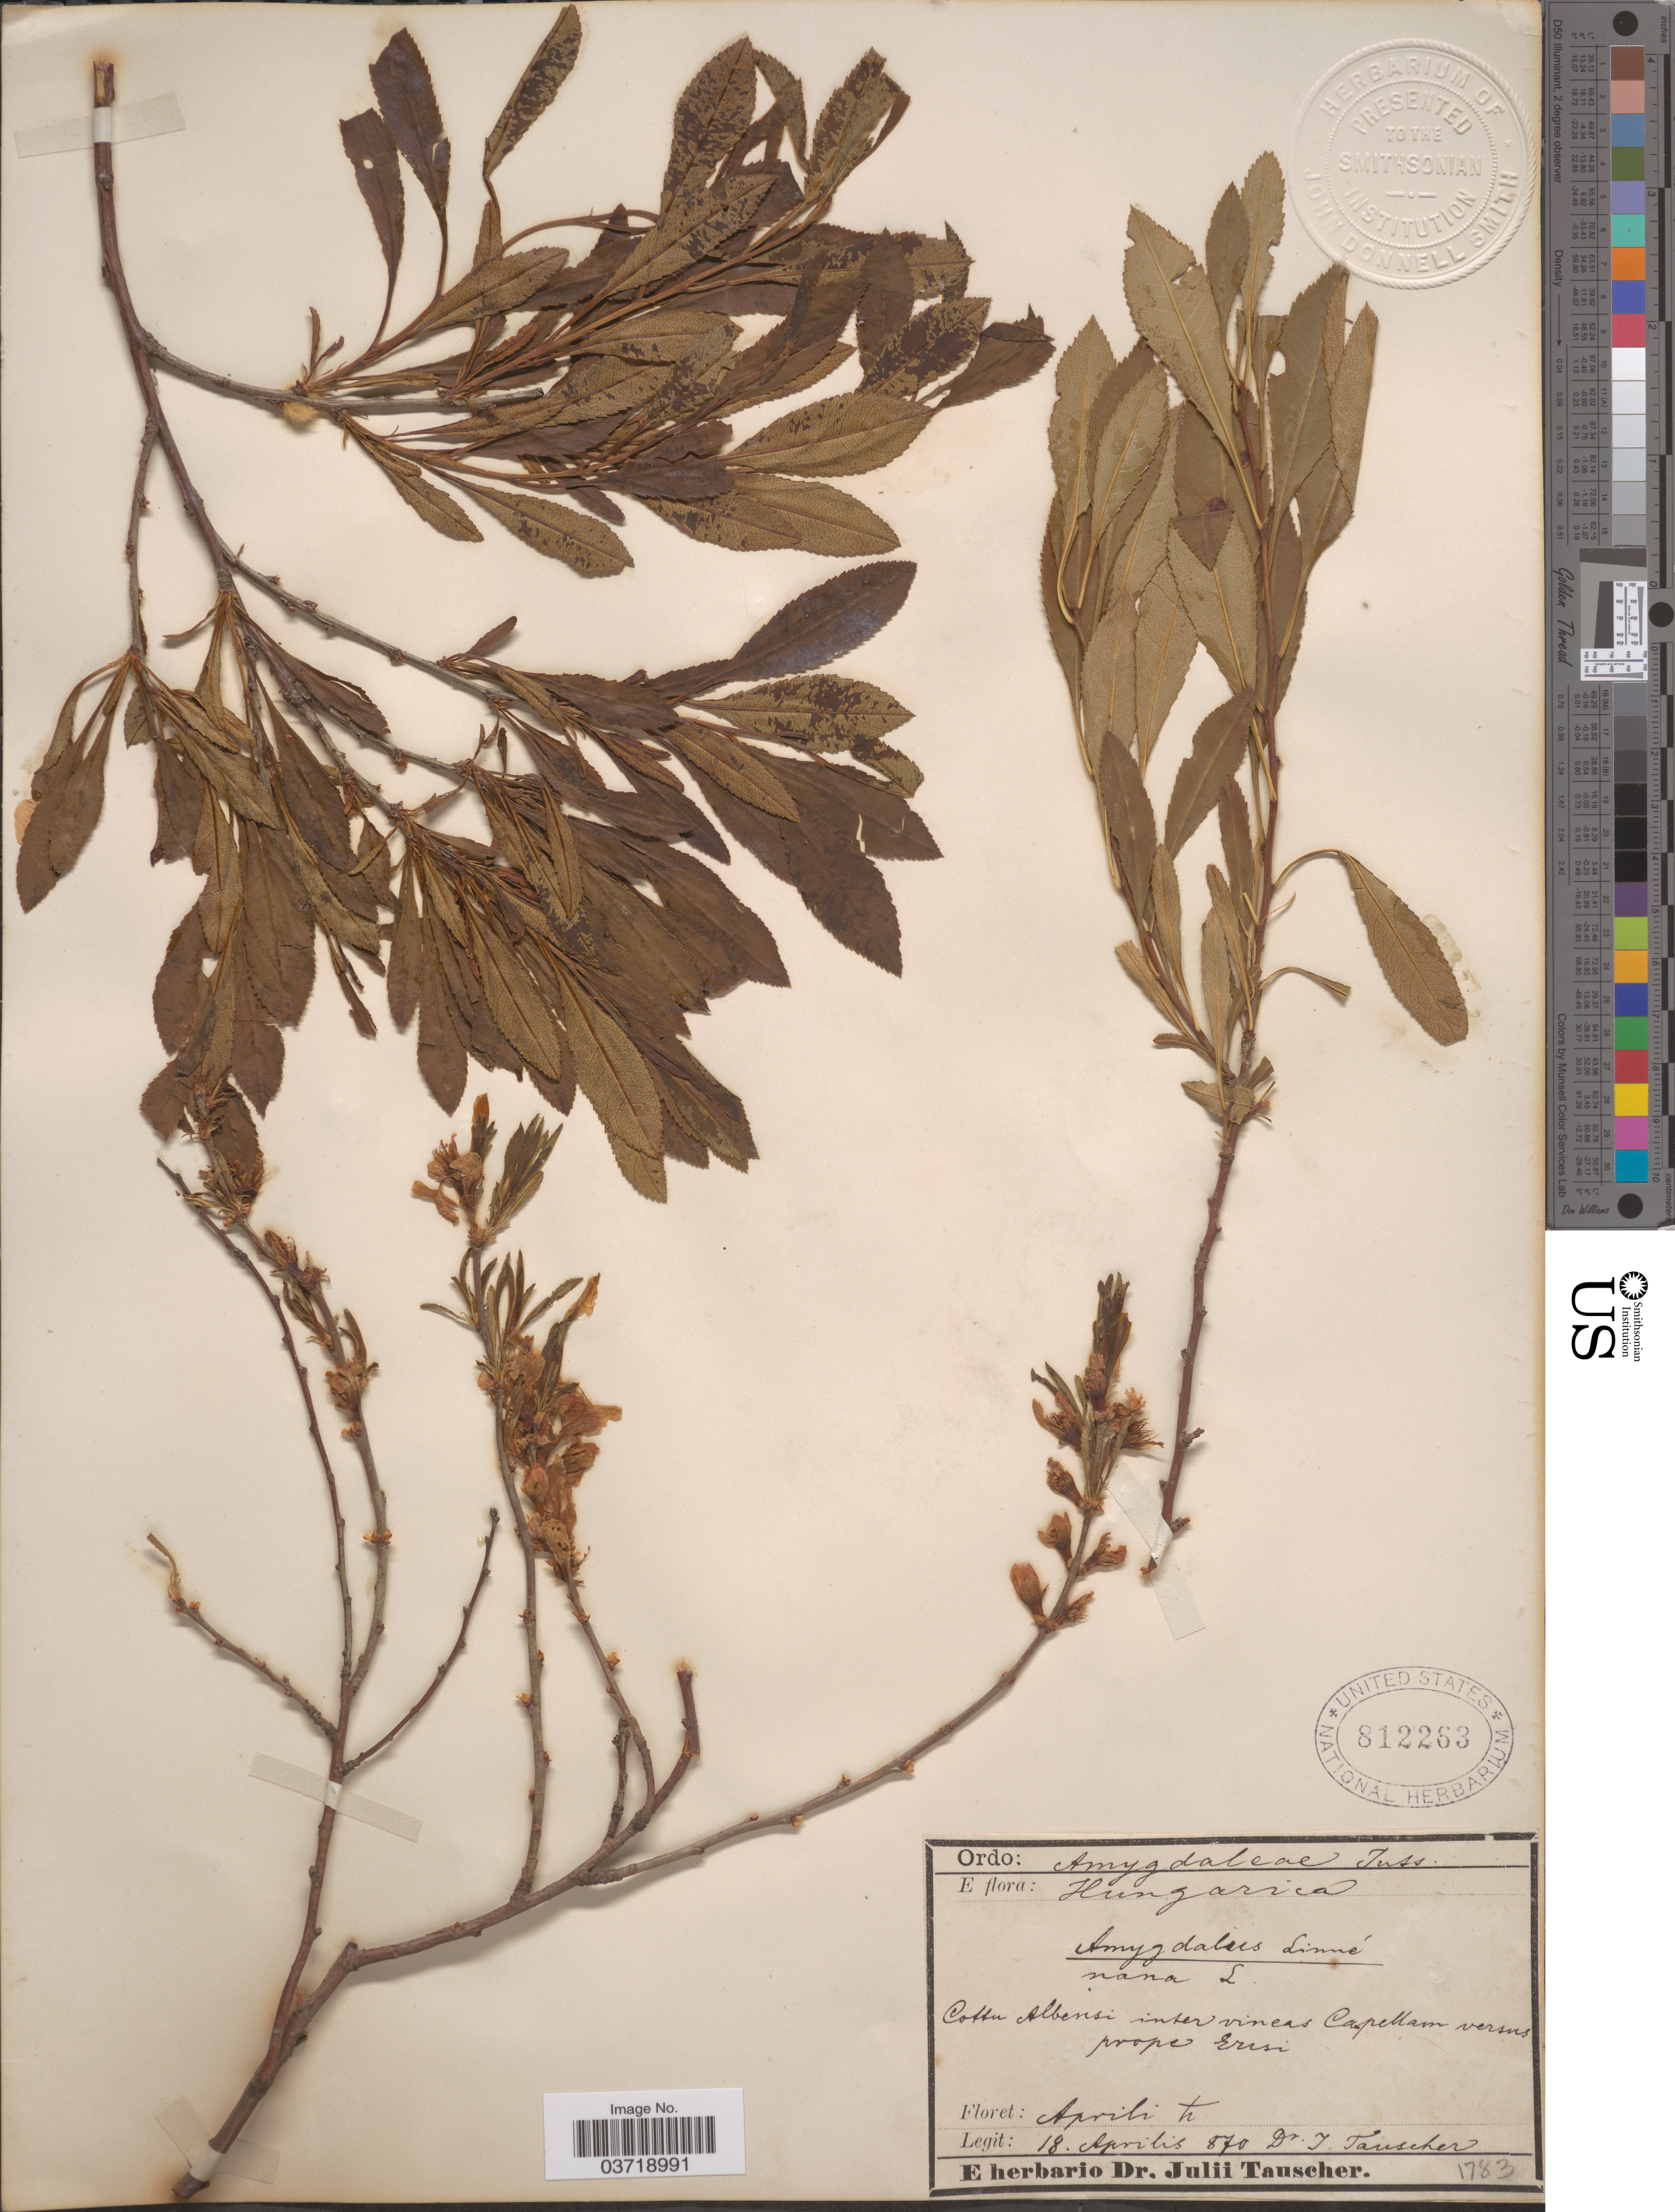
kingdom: Plantae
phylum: Tracheophyta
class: Magnoliopsida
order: Rosales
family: Rosaceae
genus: Prunus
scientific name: Prunus tenella var. tenella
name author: Batsch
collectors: J. Tauscher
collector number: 1783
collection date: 1870-04-18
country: Hungary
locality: Cottu Albensi inter vineas Capellam versus prope Erisi.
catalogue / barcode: US 812263